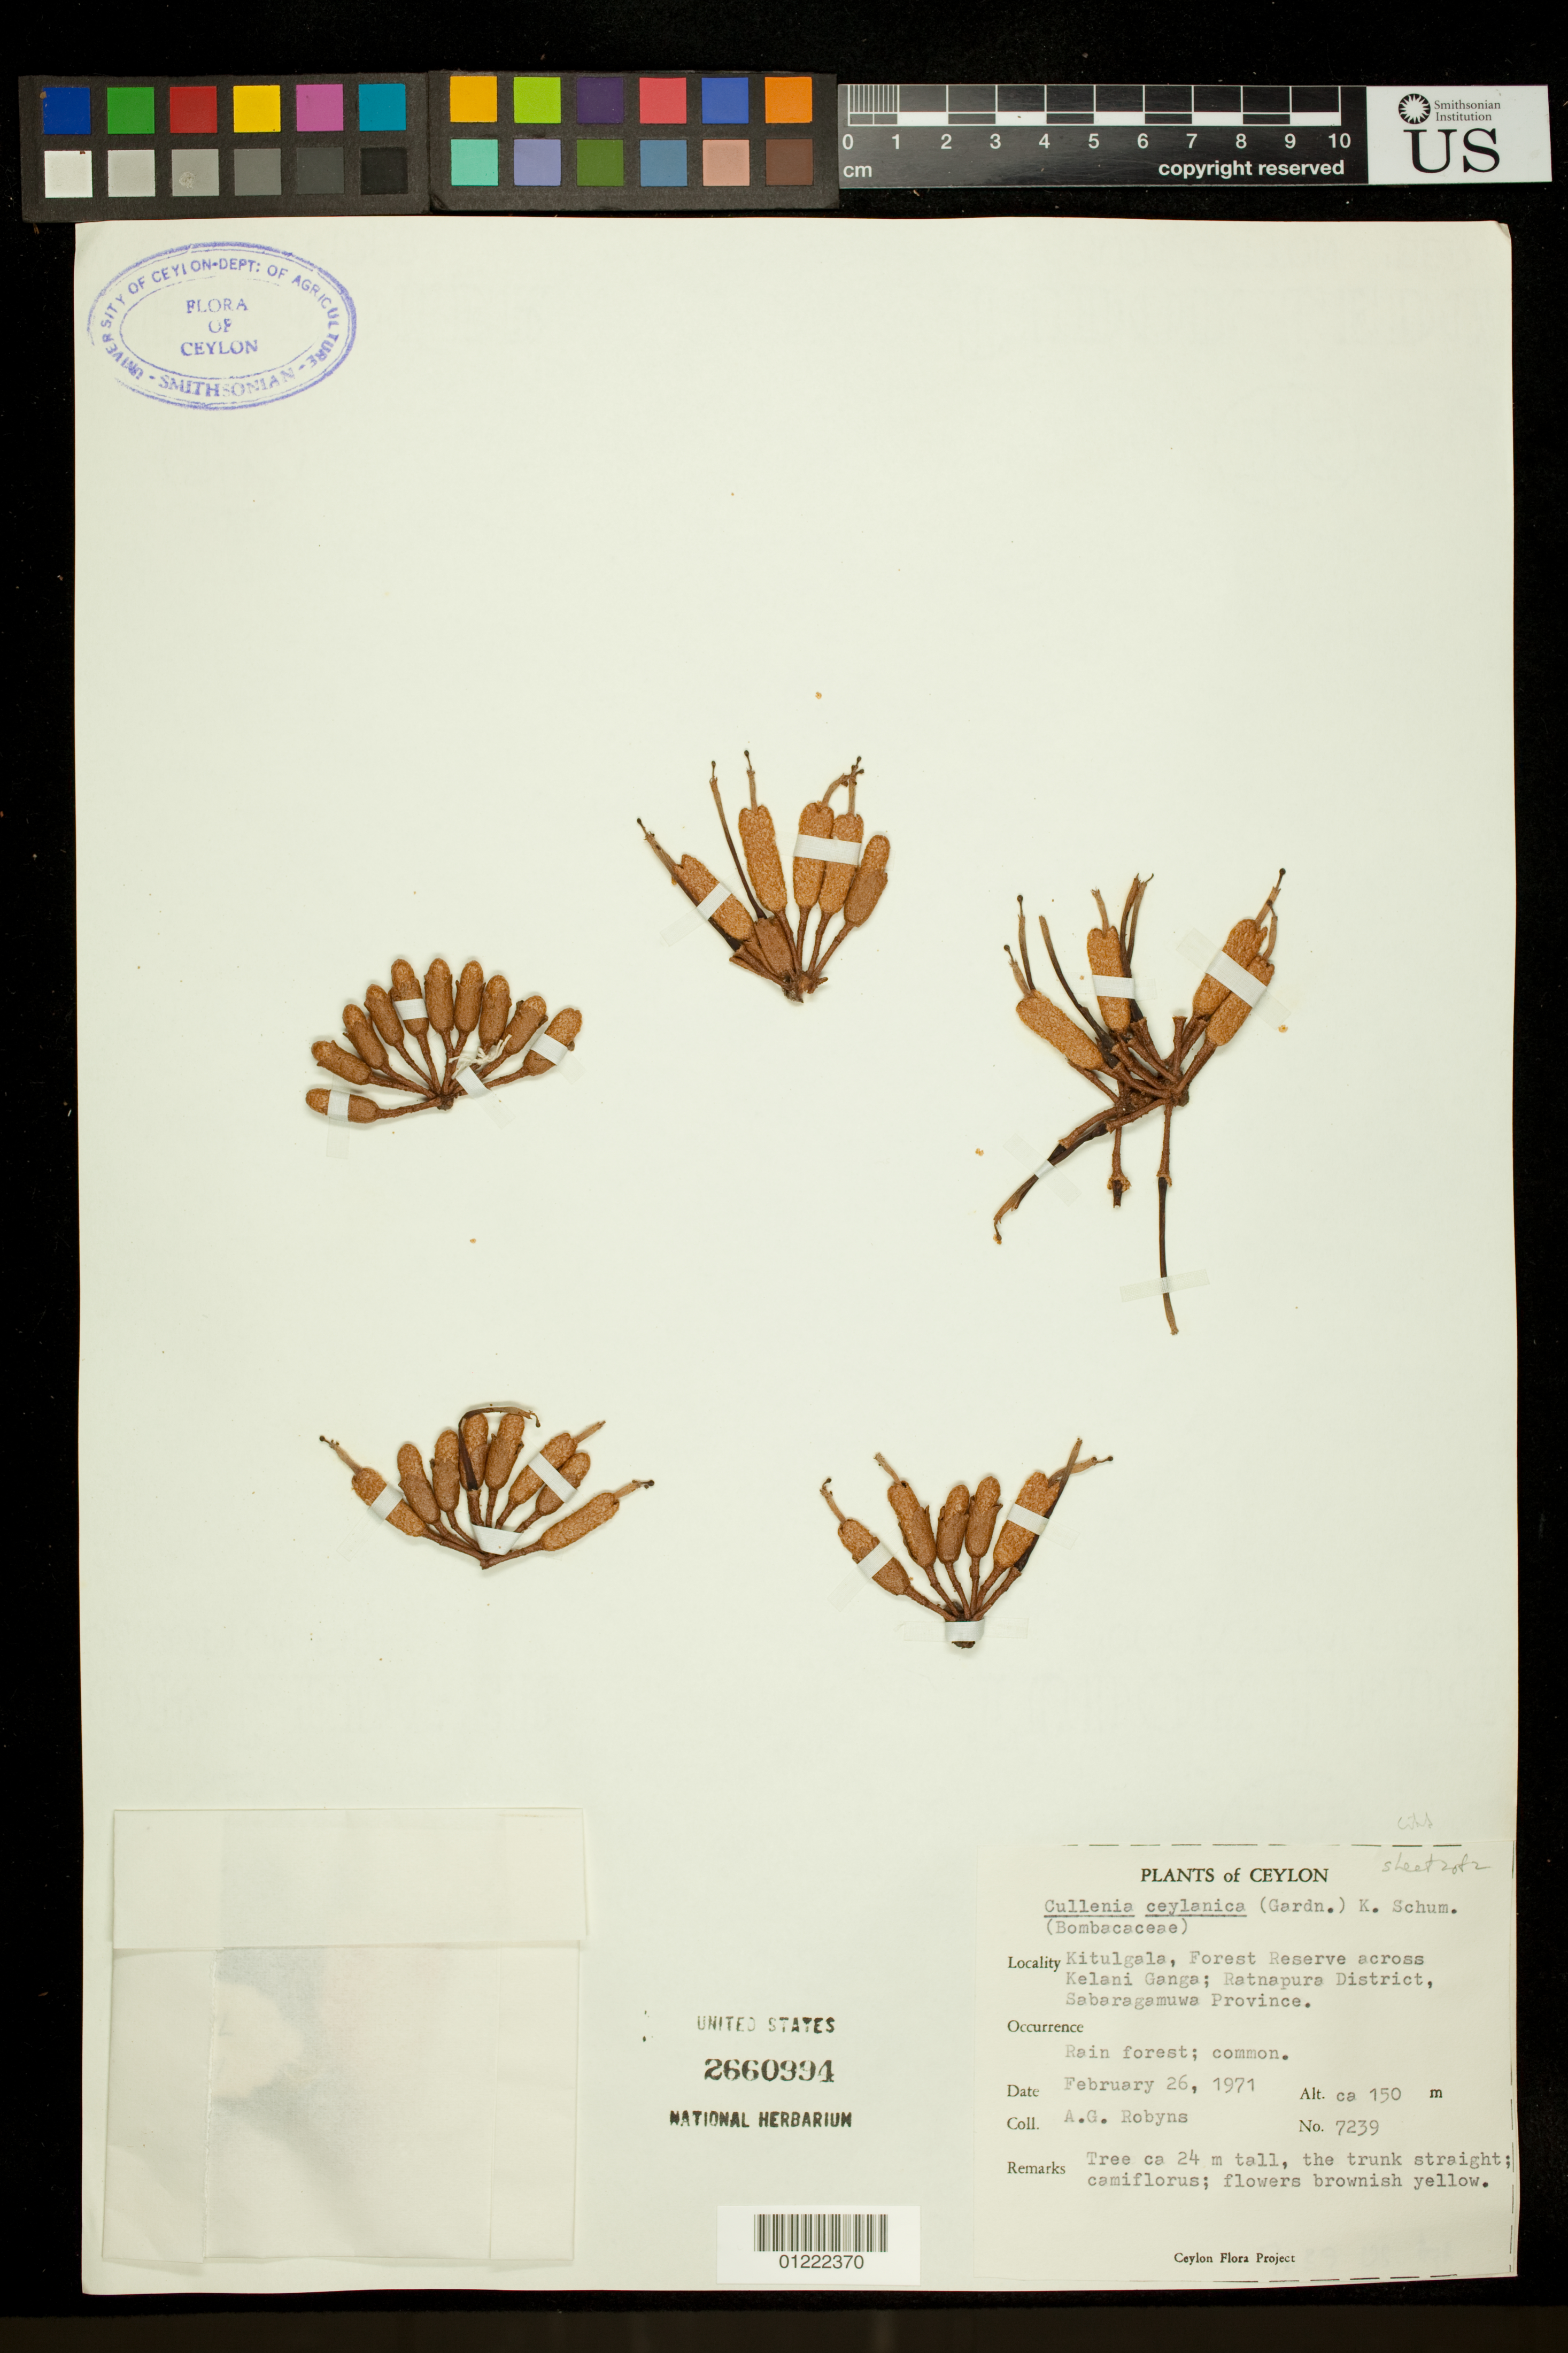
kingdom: Plantae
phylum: Tracheophyta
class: Magnoliopsida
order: Malvales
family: Malvaceae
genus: Cullenia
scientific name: Cullenia ceylanica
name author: (Gardner) K. Schum.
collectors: A. G. Robyns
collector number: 7239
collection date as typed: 2/26/1971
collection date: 1971-02-26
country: Sri Lanka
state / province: Sabaragamuwa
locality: Kitulgala, Forest Reserve across Kelani Ganga; Ratnapura District, Sabaragamuwa Province. Rain forest; common.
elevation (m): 150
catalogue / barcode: US 2660994